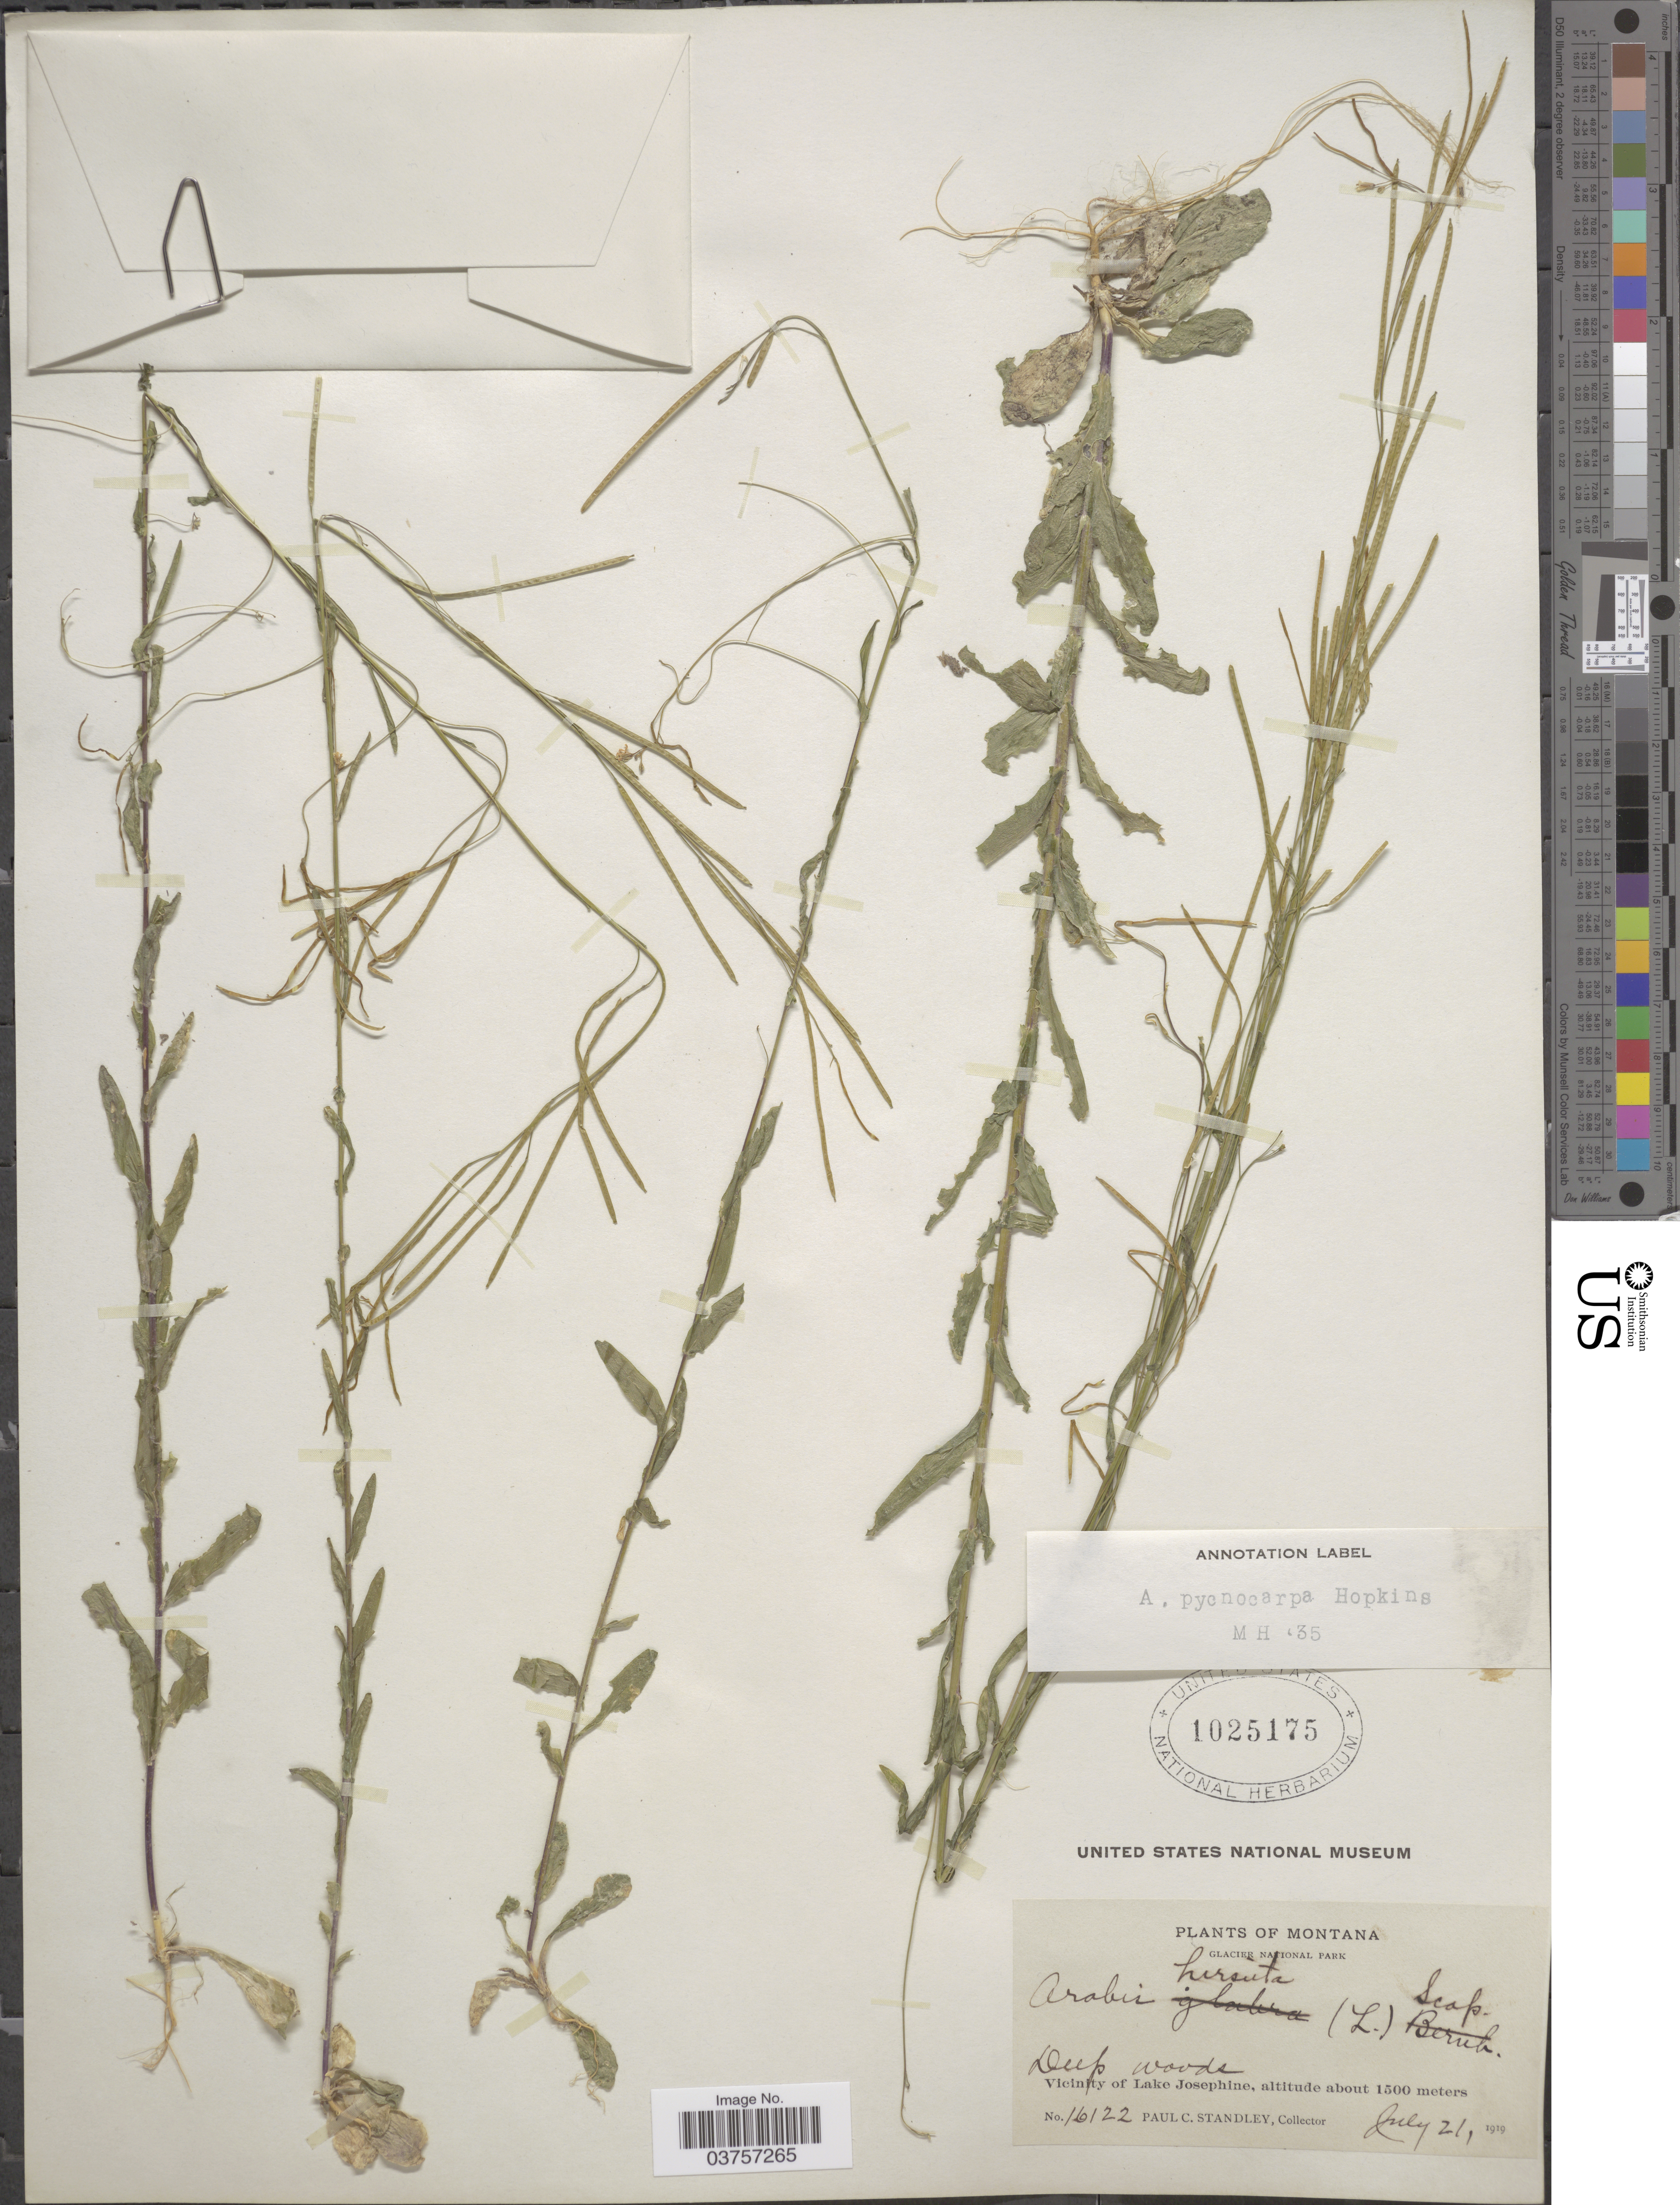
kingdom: Plantae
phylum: Tracheophyta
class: Magnoliopsida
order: Brassicales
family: Brassicaceae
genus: Arabis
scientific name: Arabis hirsuta var. pycnocarpa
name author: M. Hopkins & Rollins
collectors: P. C. Standley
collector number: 16122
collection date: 1919-07-21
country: United States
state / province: Montana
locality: Glacier National Par.; Vicinity of Lake Josephine.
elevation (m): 1500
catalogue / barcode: US 1025175